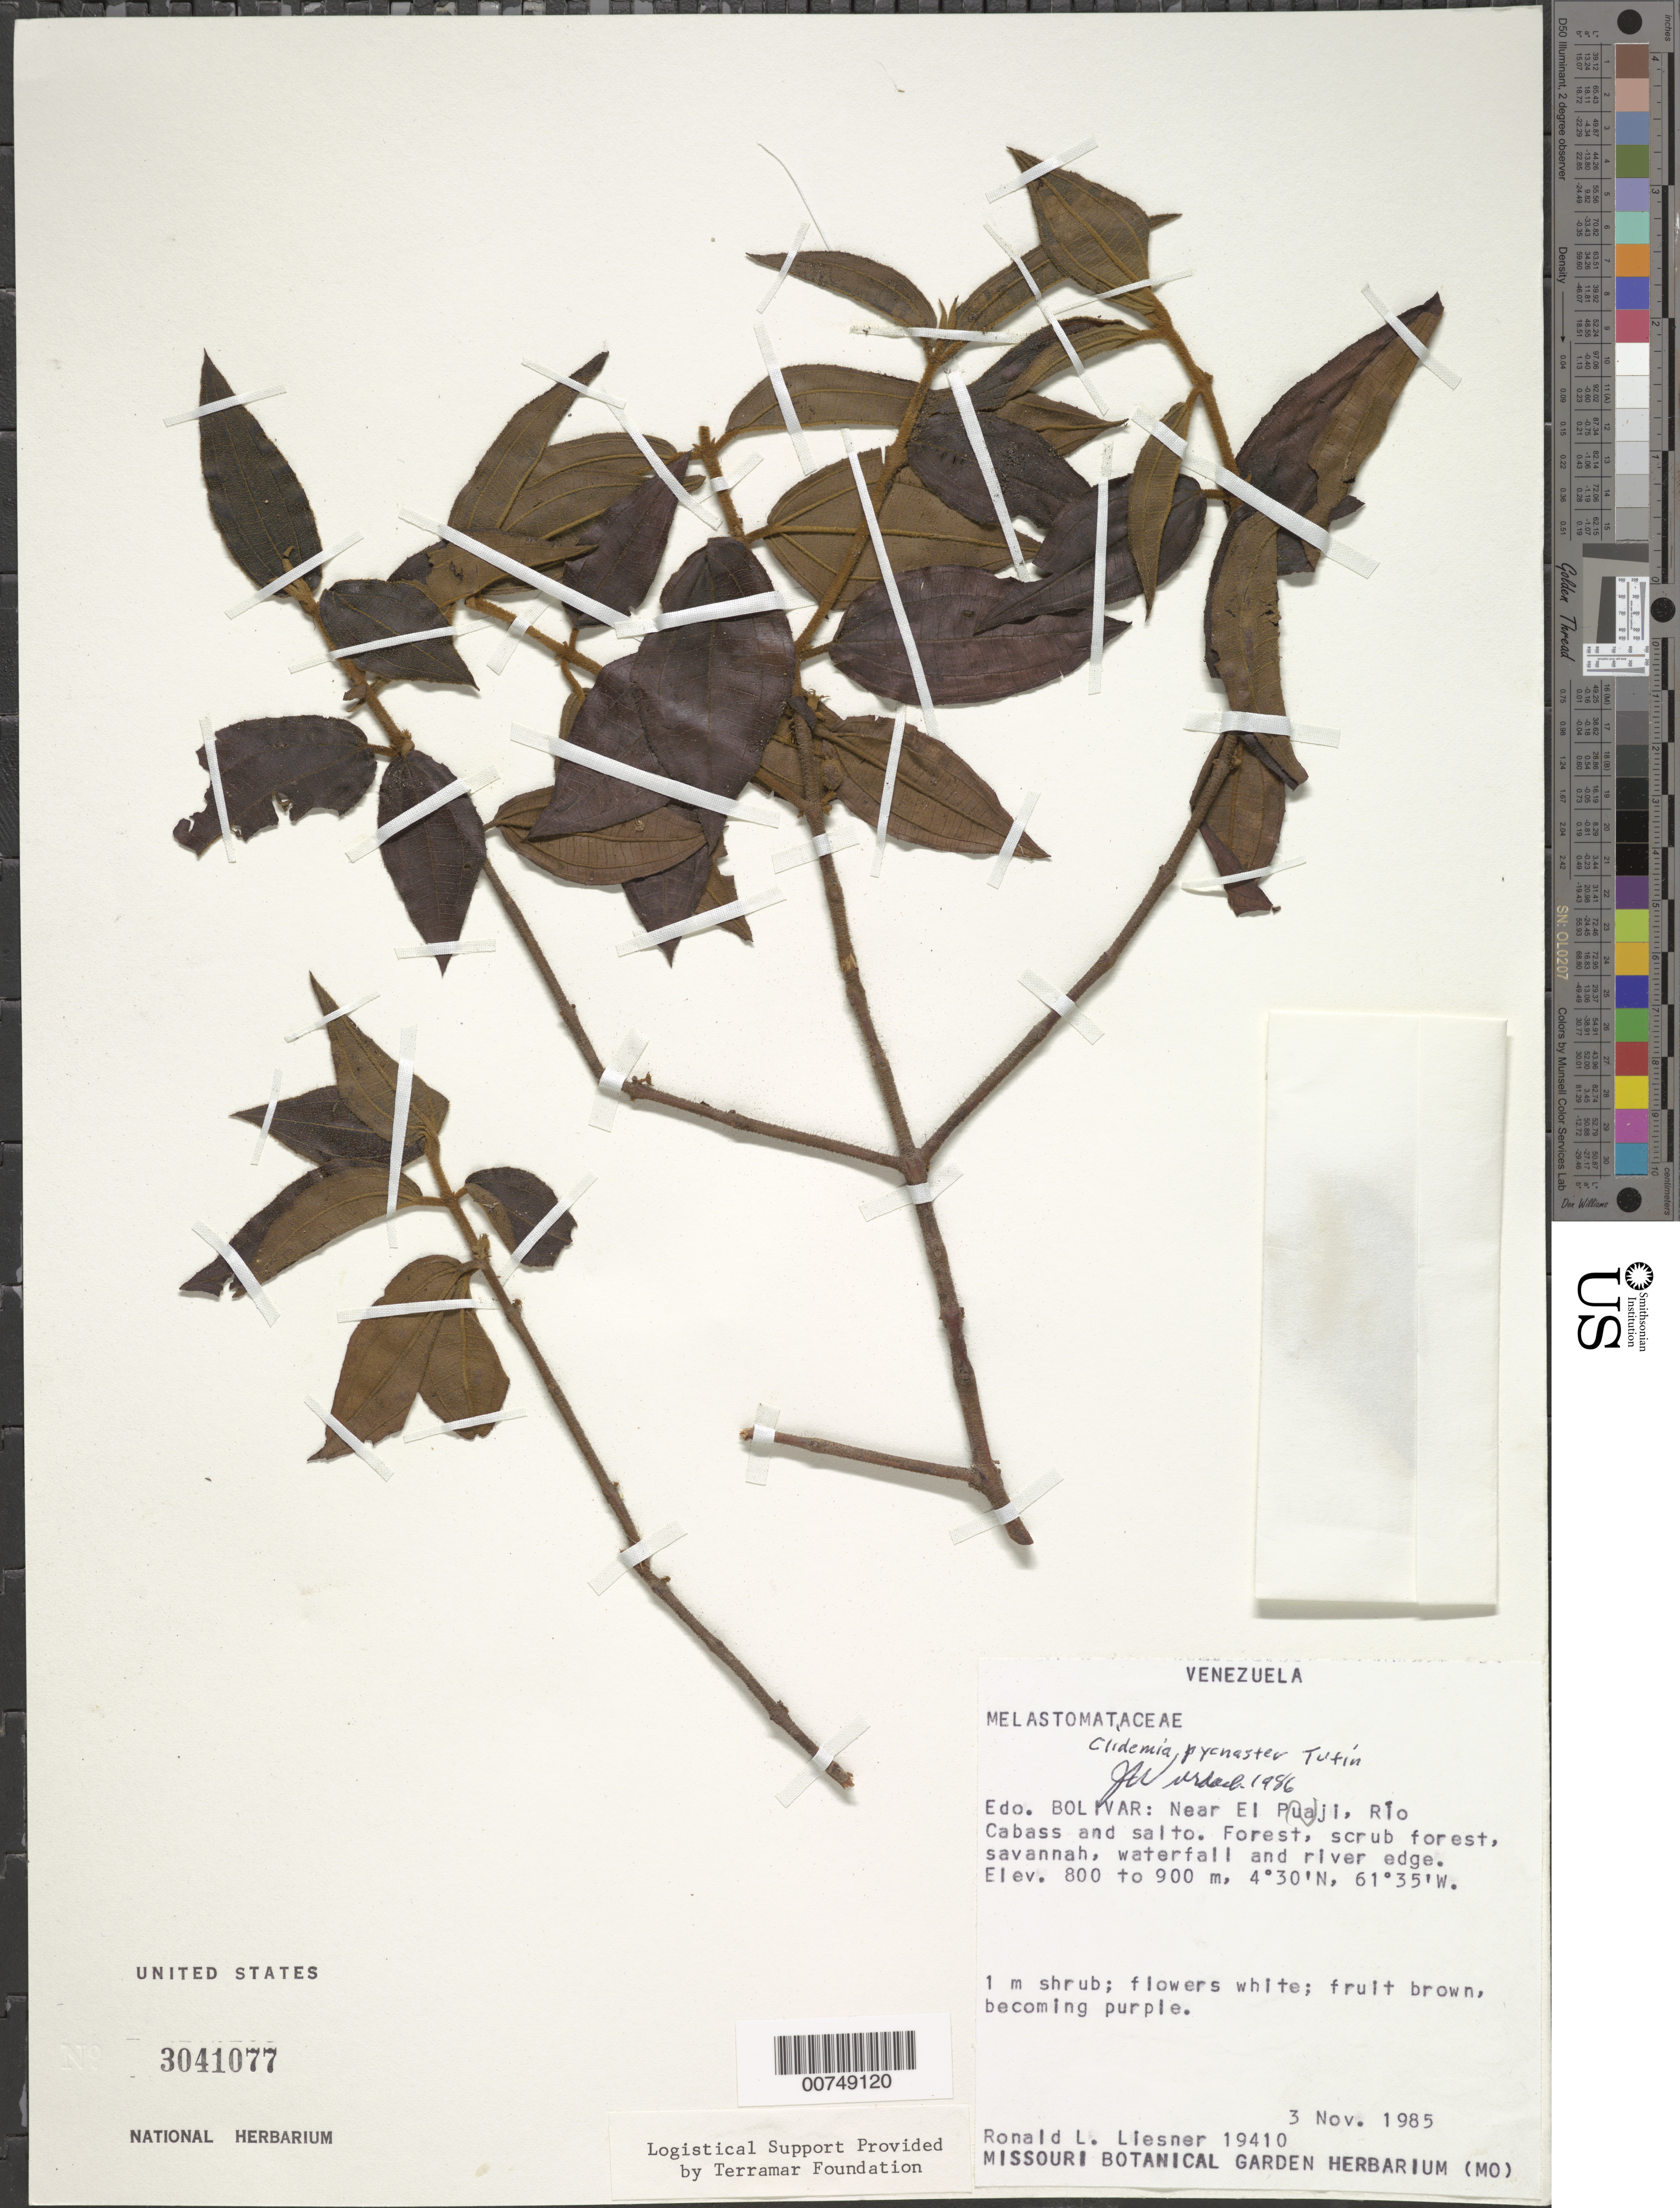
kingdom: Plantae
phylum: Tracheophyta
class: Magnoliopsida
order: Myrtales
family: Melastomataceae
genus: Clidemia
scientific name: Clidemia pycnaster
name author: Tutin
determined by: Wurdack, John J., (US), US (UNITED STATES)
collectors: R. L. Liesner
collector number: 19410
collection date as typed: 3-Nov-85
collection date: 1985-11-03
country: Venezuela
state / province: Bolívar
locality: El Pauji, Río Cabass and salto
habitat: Forest, scrub forest, savanna, waterfall and river edge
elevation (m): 800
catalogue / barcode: US 3041077